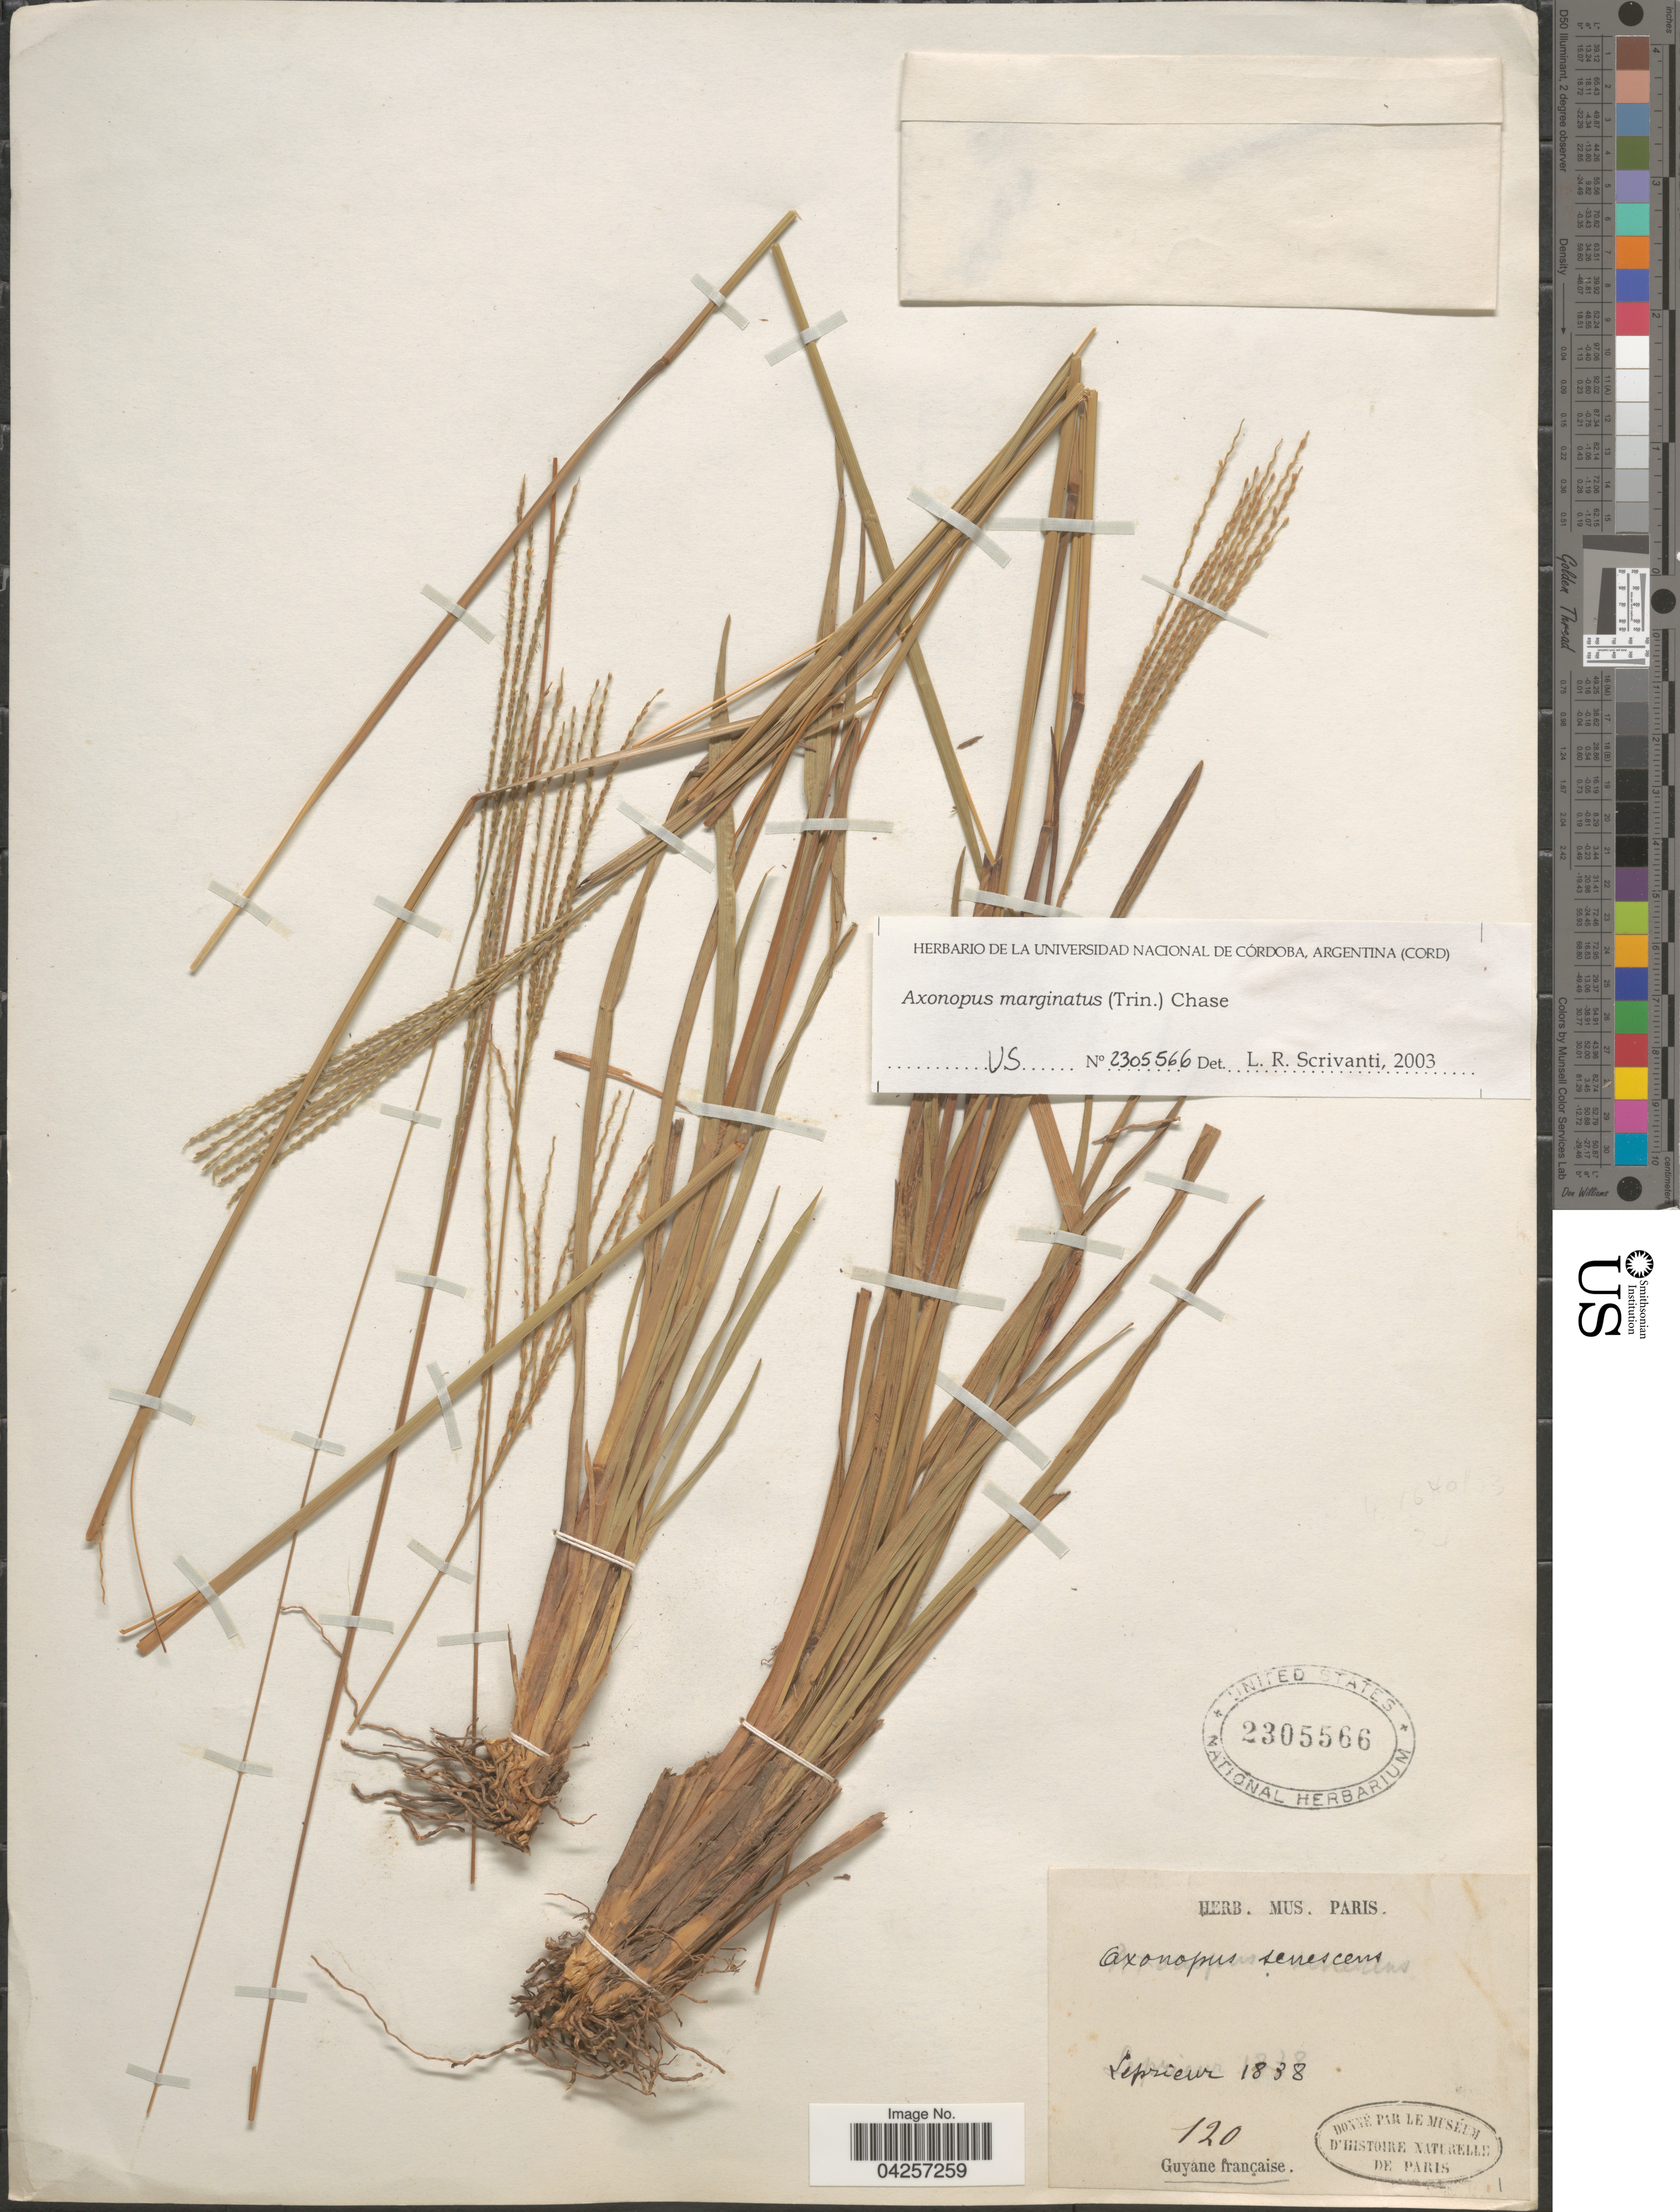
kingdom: Plantae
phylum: Tracheophyta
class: Liliopsida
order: Poales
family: Poaceae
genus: Axonopus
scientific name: Axonopus marginatus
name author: (Trin.) Chase ex Hitchc.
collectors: F. M. R. Leprieur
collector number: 120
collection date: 1838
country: French Guiana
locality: Guyane française.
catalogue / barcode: US 2305566